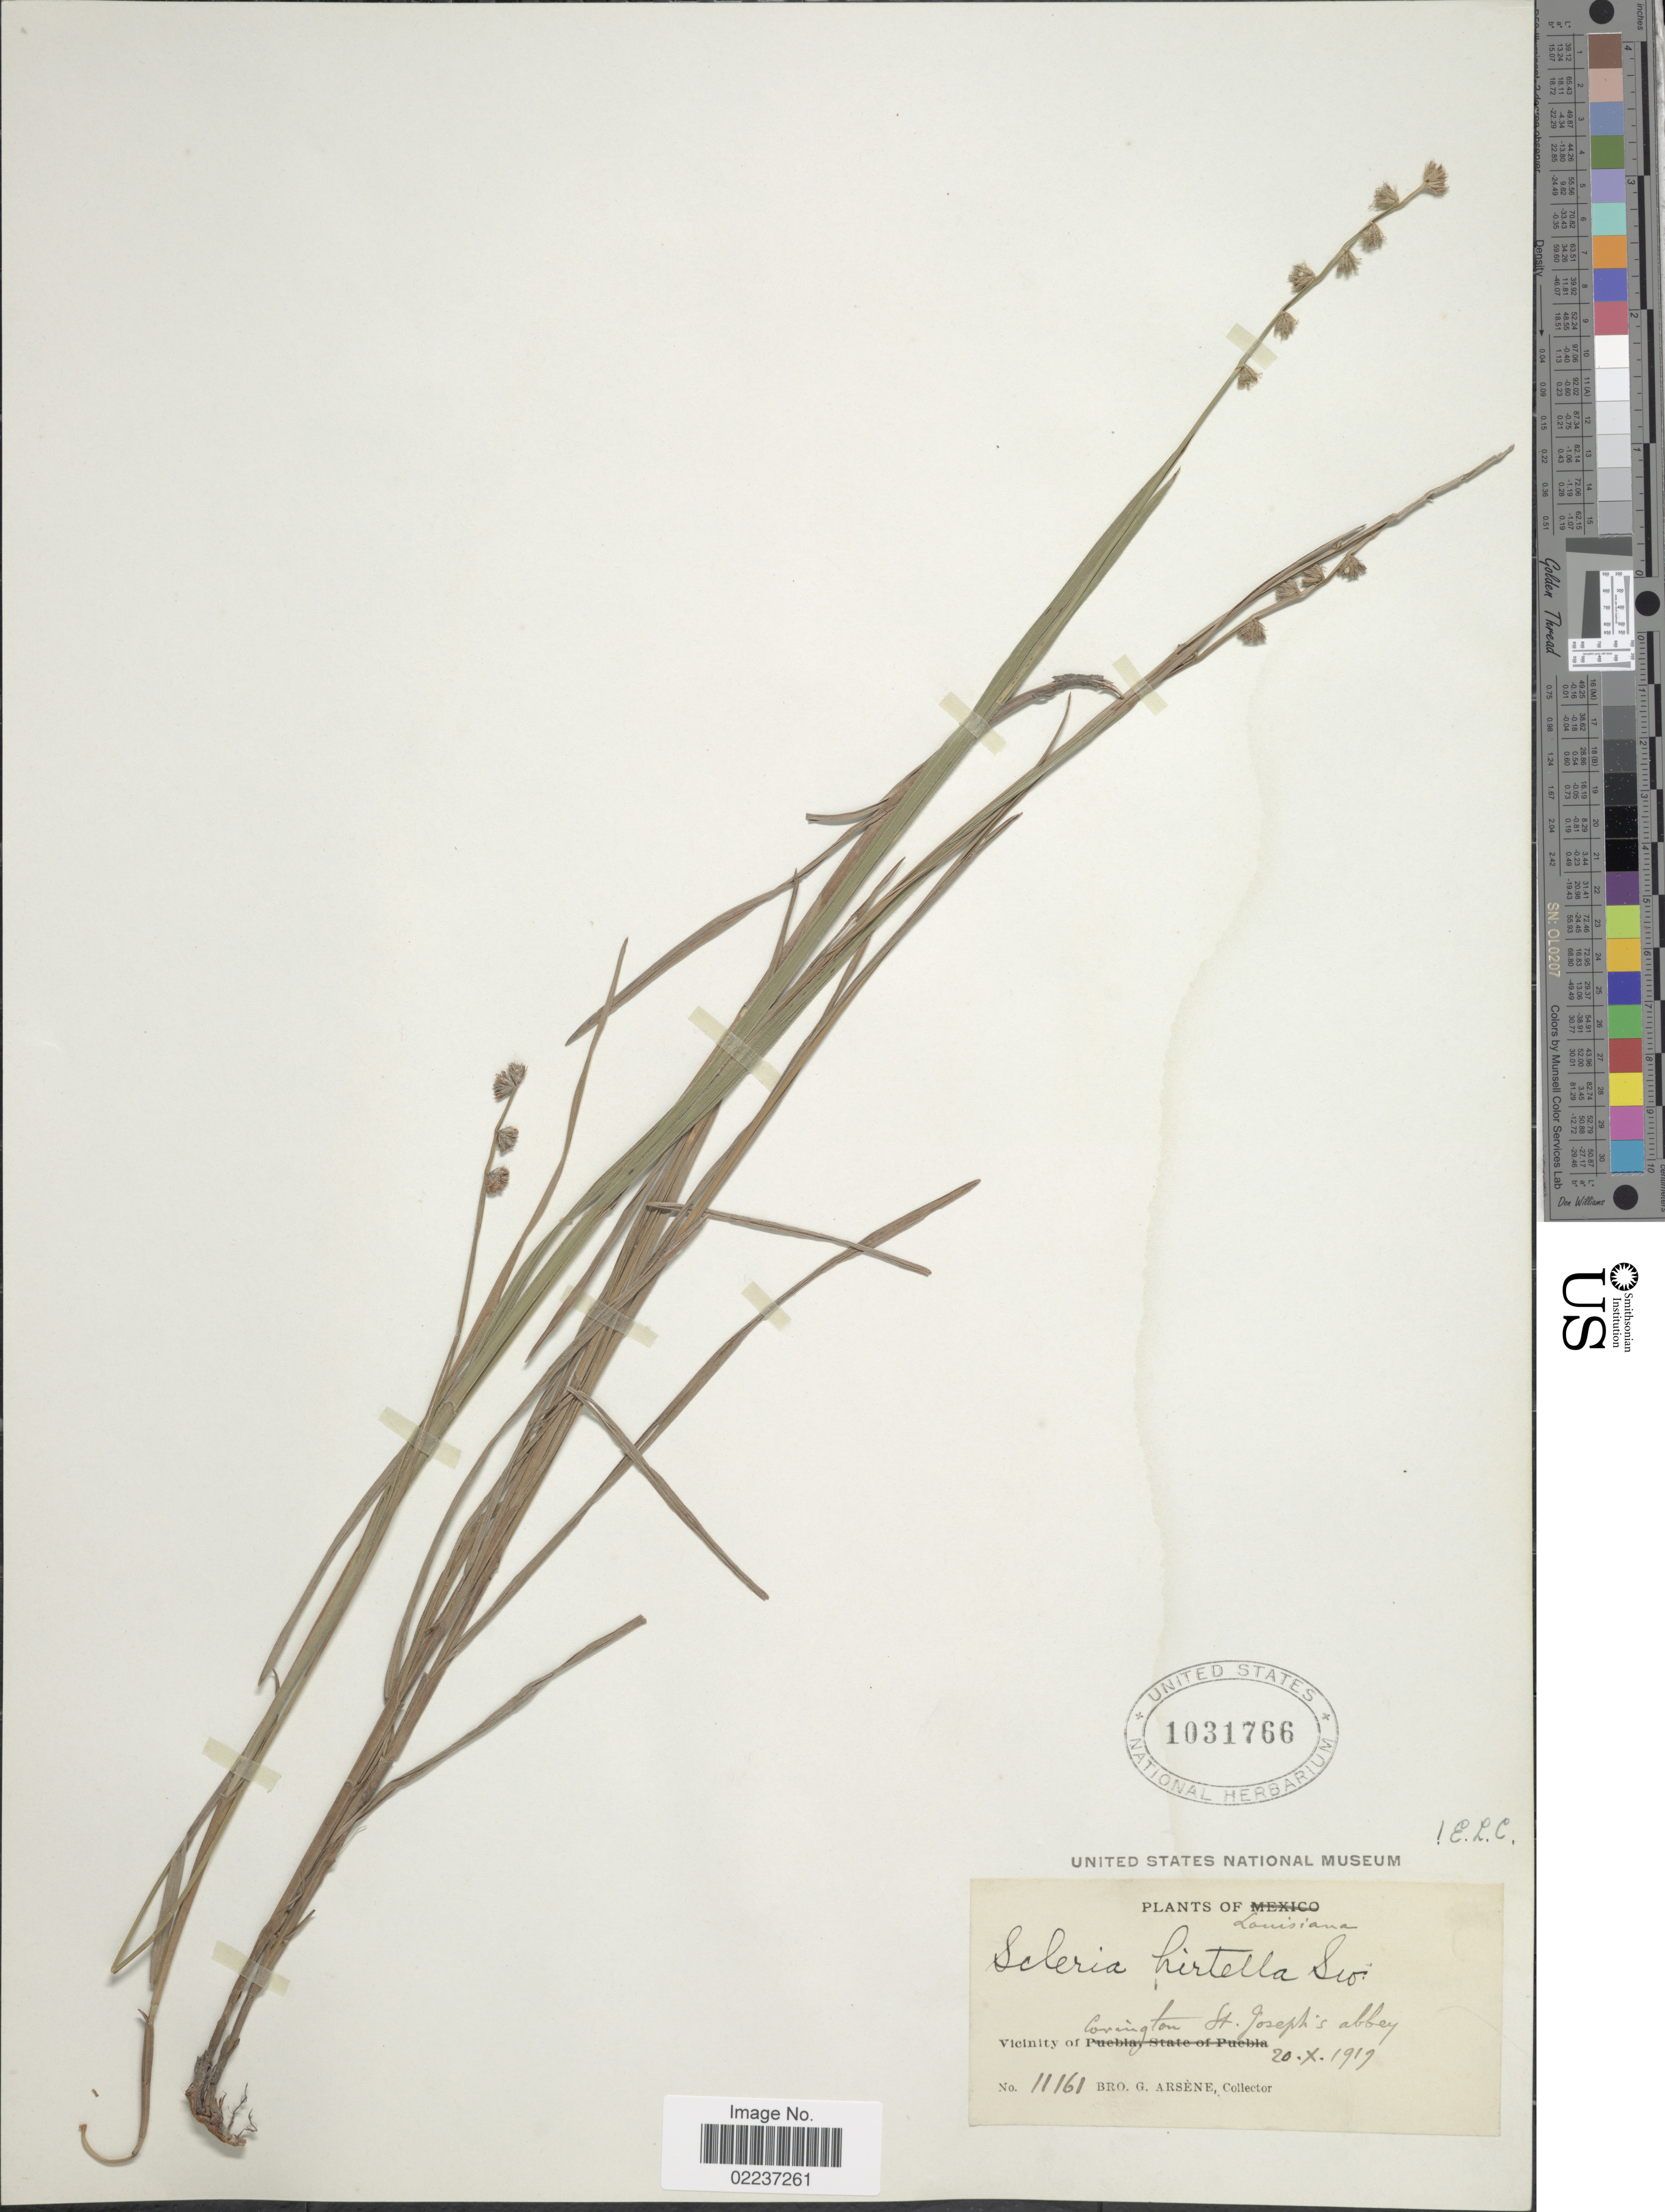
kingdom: Plantae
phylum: Tracheophyta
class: Liliopsida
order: Poales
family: Cyperaceae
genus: Scleria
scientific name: Scleria hirtella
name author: Sw.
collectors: Bro. G. Arsène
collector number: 11161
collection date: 1919-10-20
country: United States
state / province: Louisiana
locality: Vicinity of Covington, St. Joseph's abbey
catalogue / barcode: US 1031766